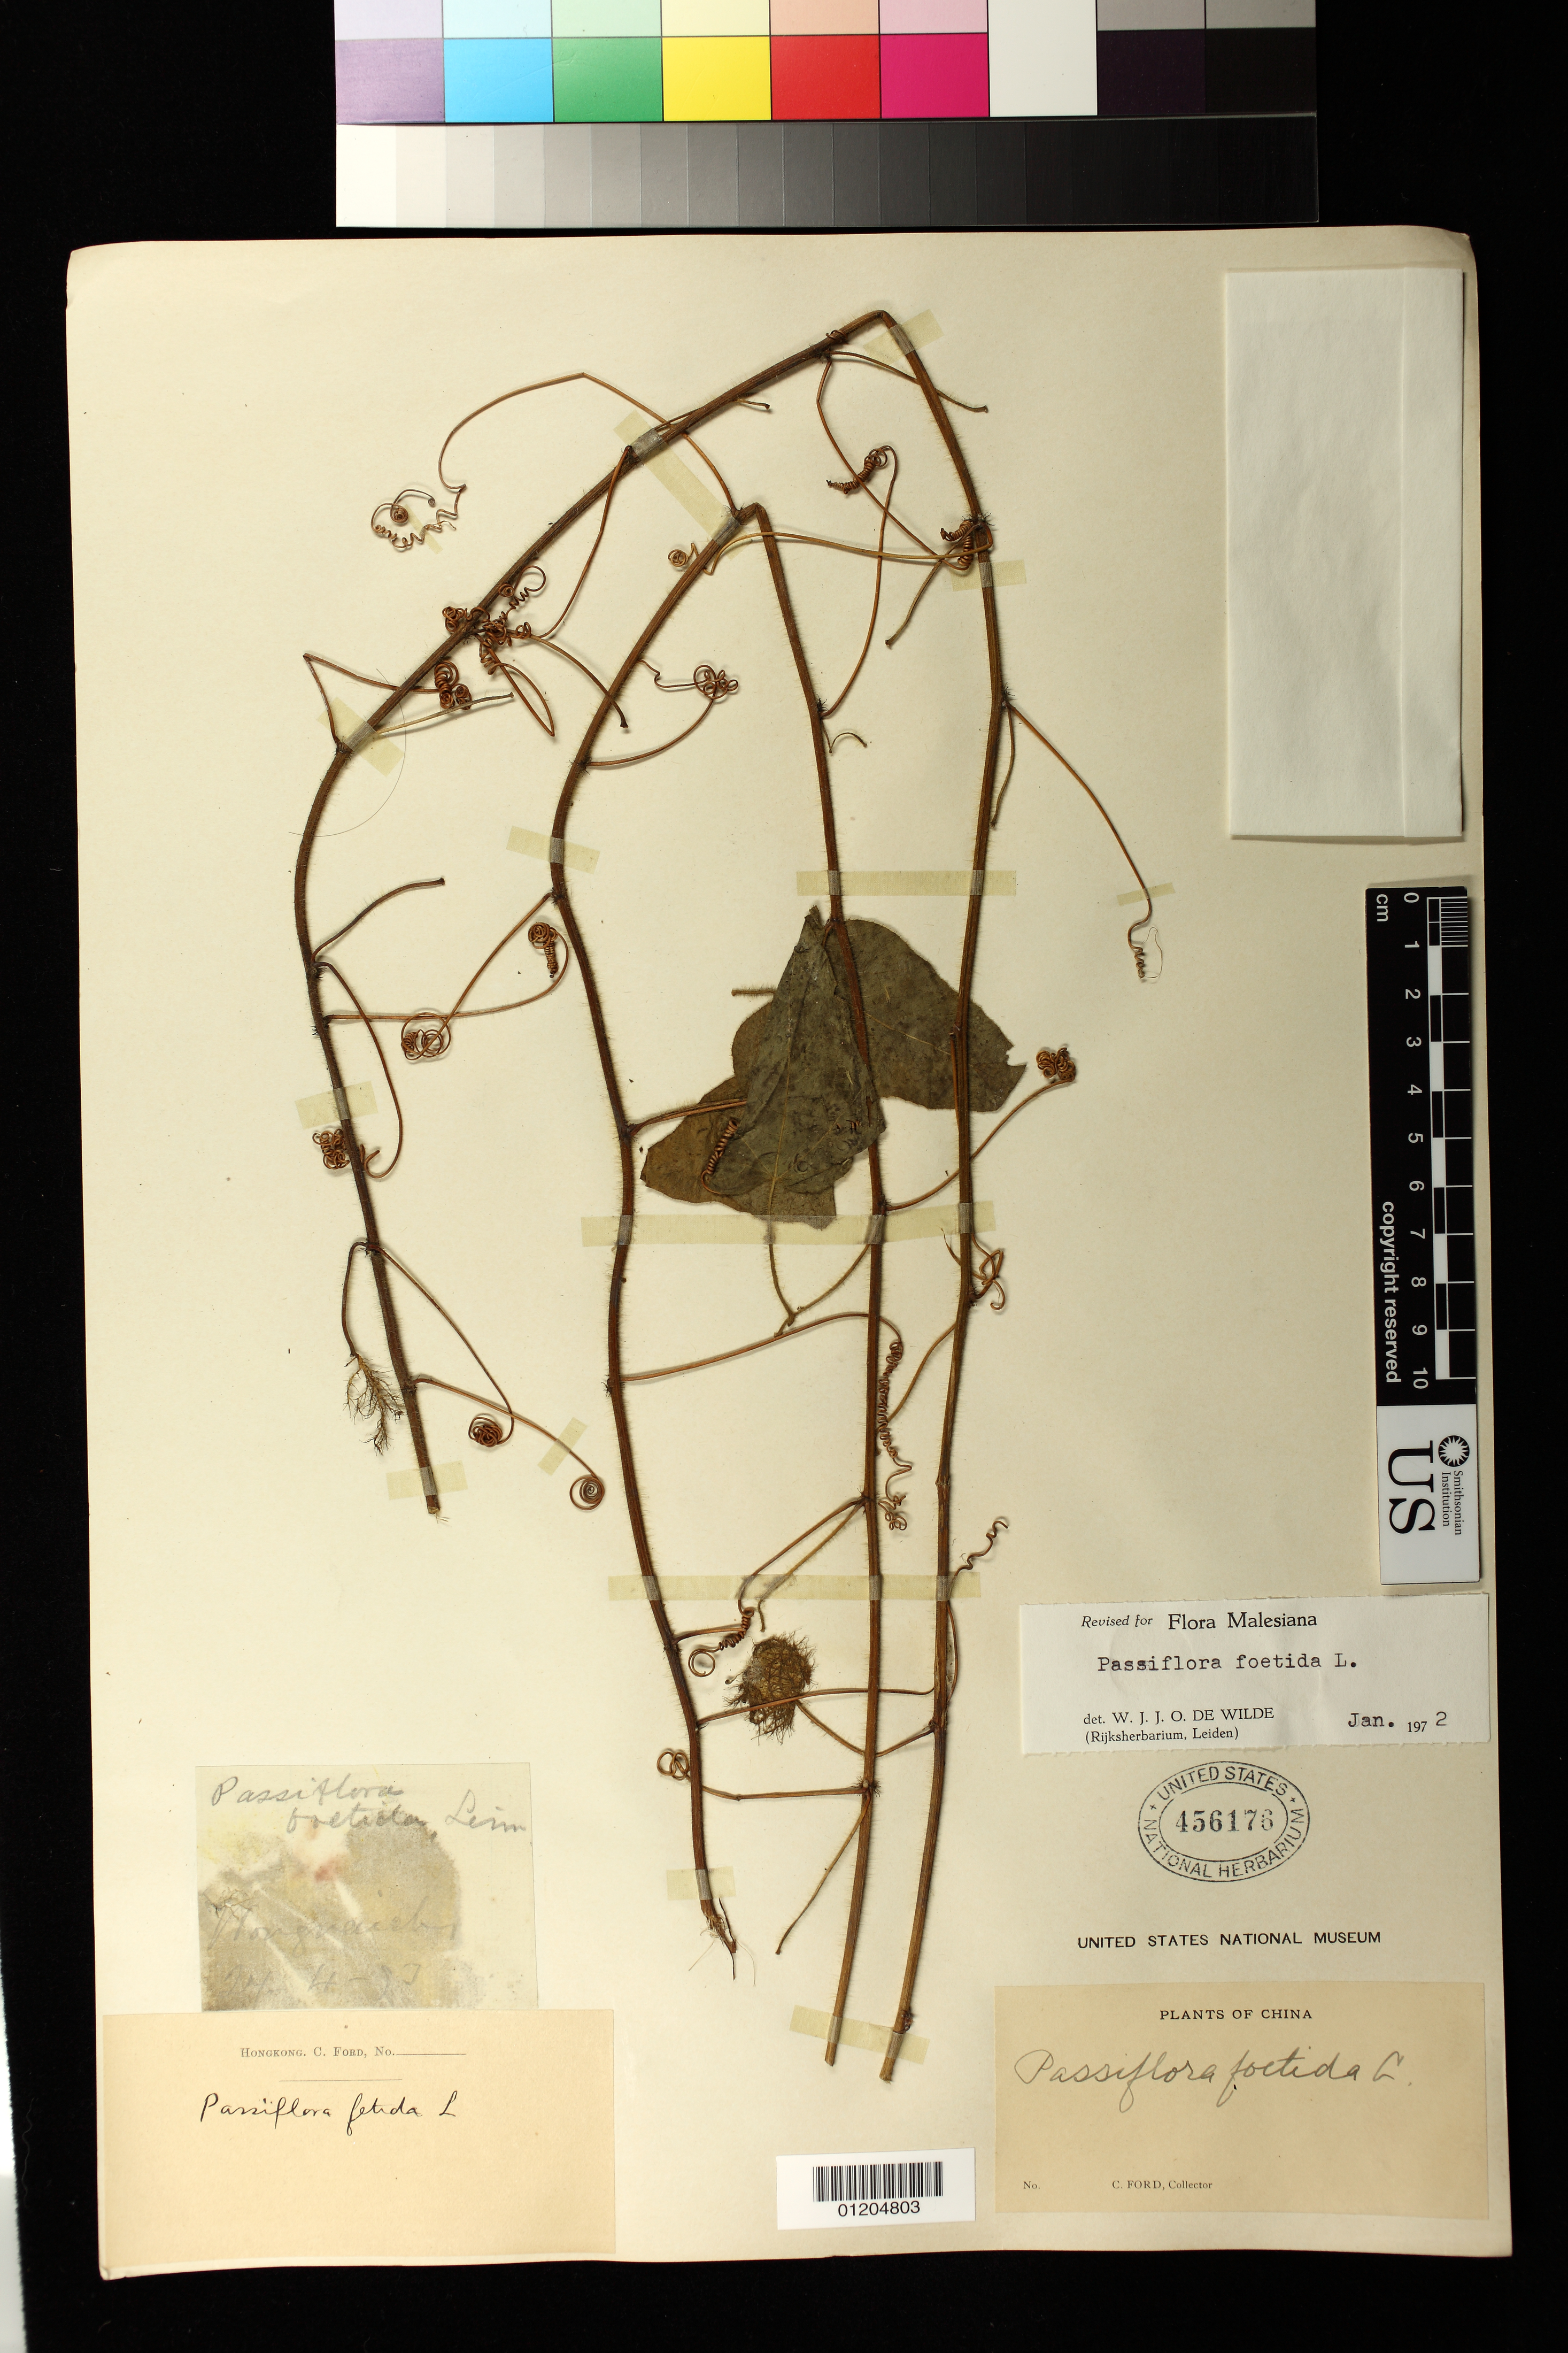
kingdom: Plantae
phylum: Tracheophyta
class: Magnoliopsida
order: Malpighiales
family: Passifloraceae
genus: Passiflora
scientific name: Passiflora foetida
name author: L.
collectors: C. Ford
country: China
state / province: Hong Kong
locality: Above poki (illegible)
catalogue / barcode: US 456176